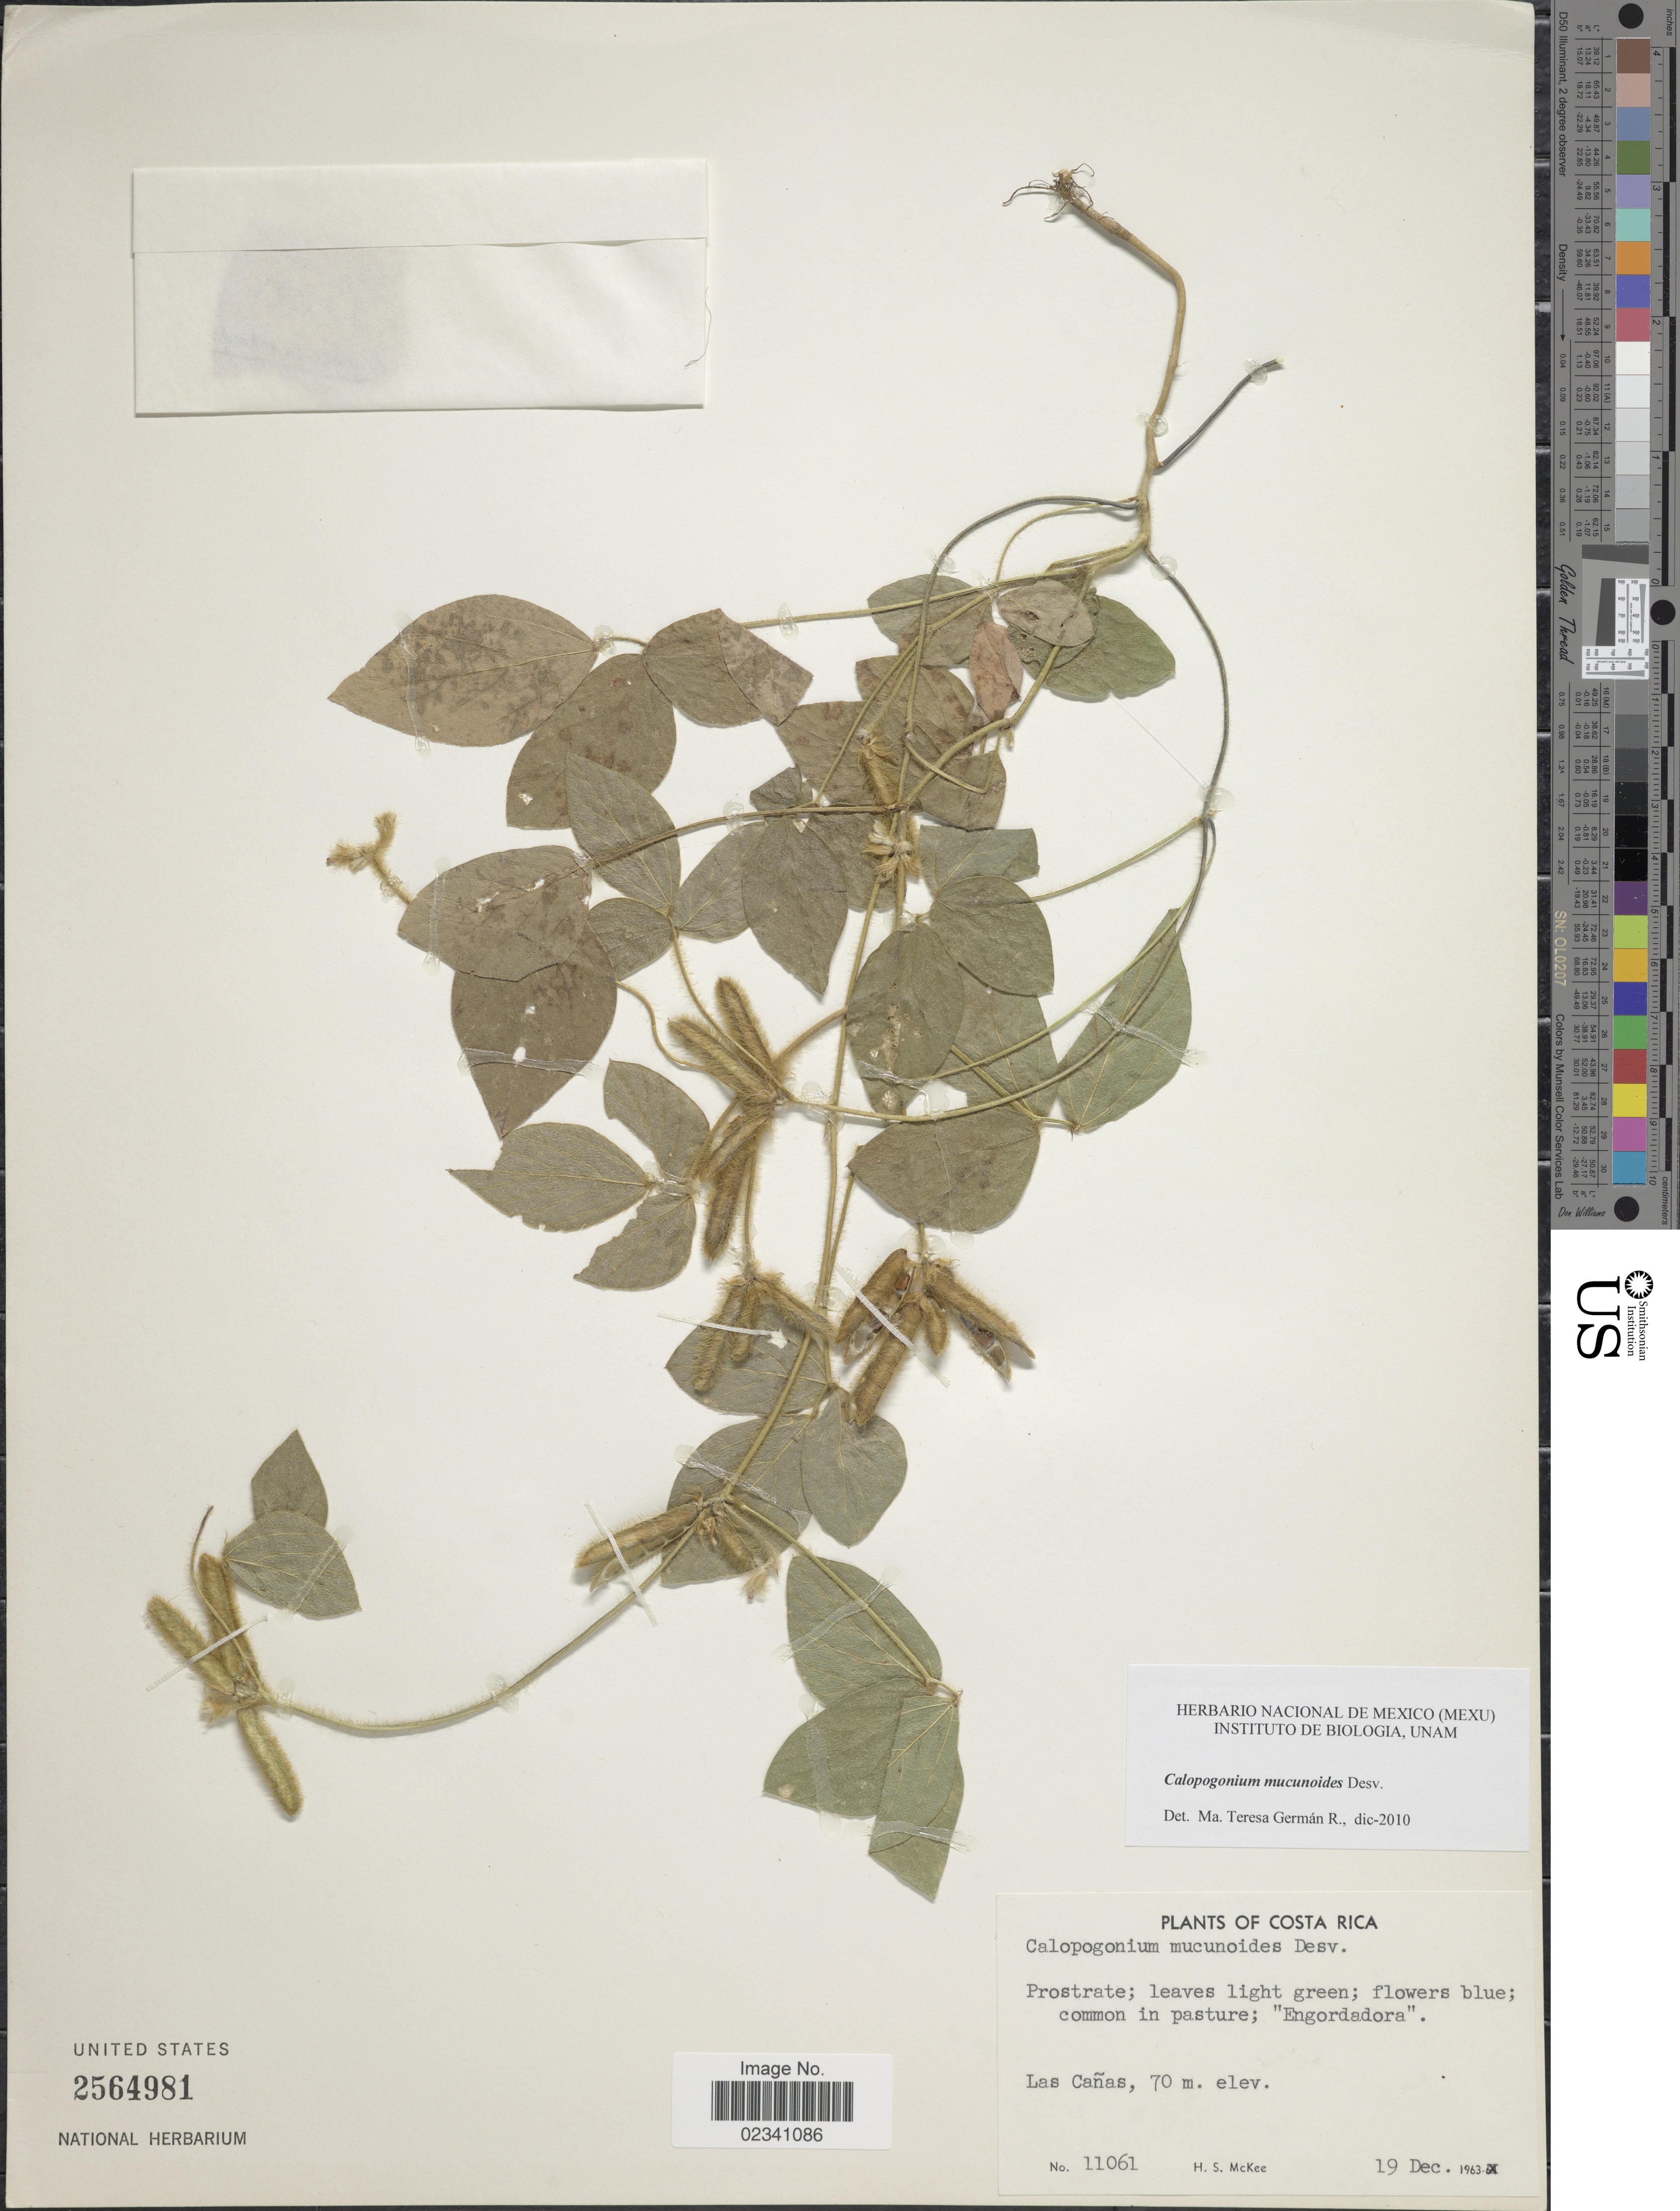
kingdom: Plantae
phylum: Tracheophyta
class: Magnoliopsida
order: Fabales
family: Fabaceae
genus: Calopogonium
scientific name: Calopogonium mucunoides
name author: Desv.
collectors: H. S. McKee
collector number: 11061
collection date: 1963-12-19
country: Costa Rica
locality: Las Canas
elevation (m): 70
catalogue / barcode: US 2564981